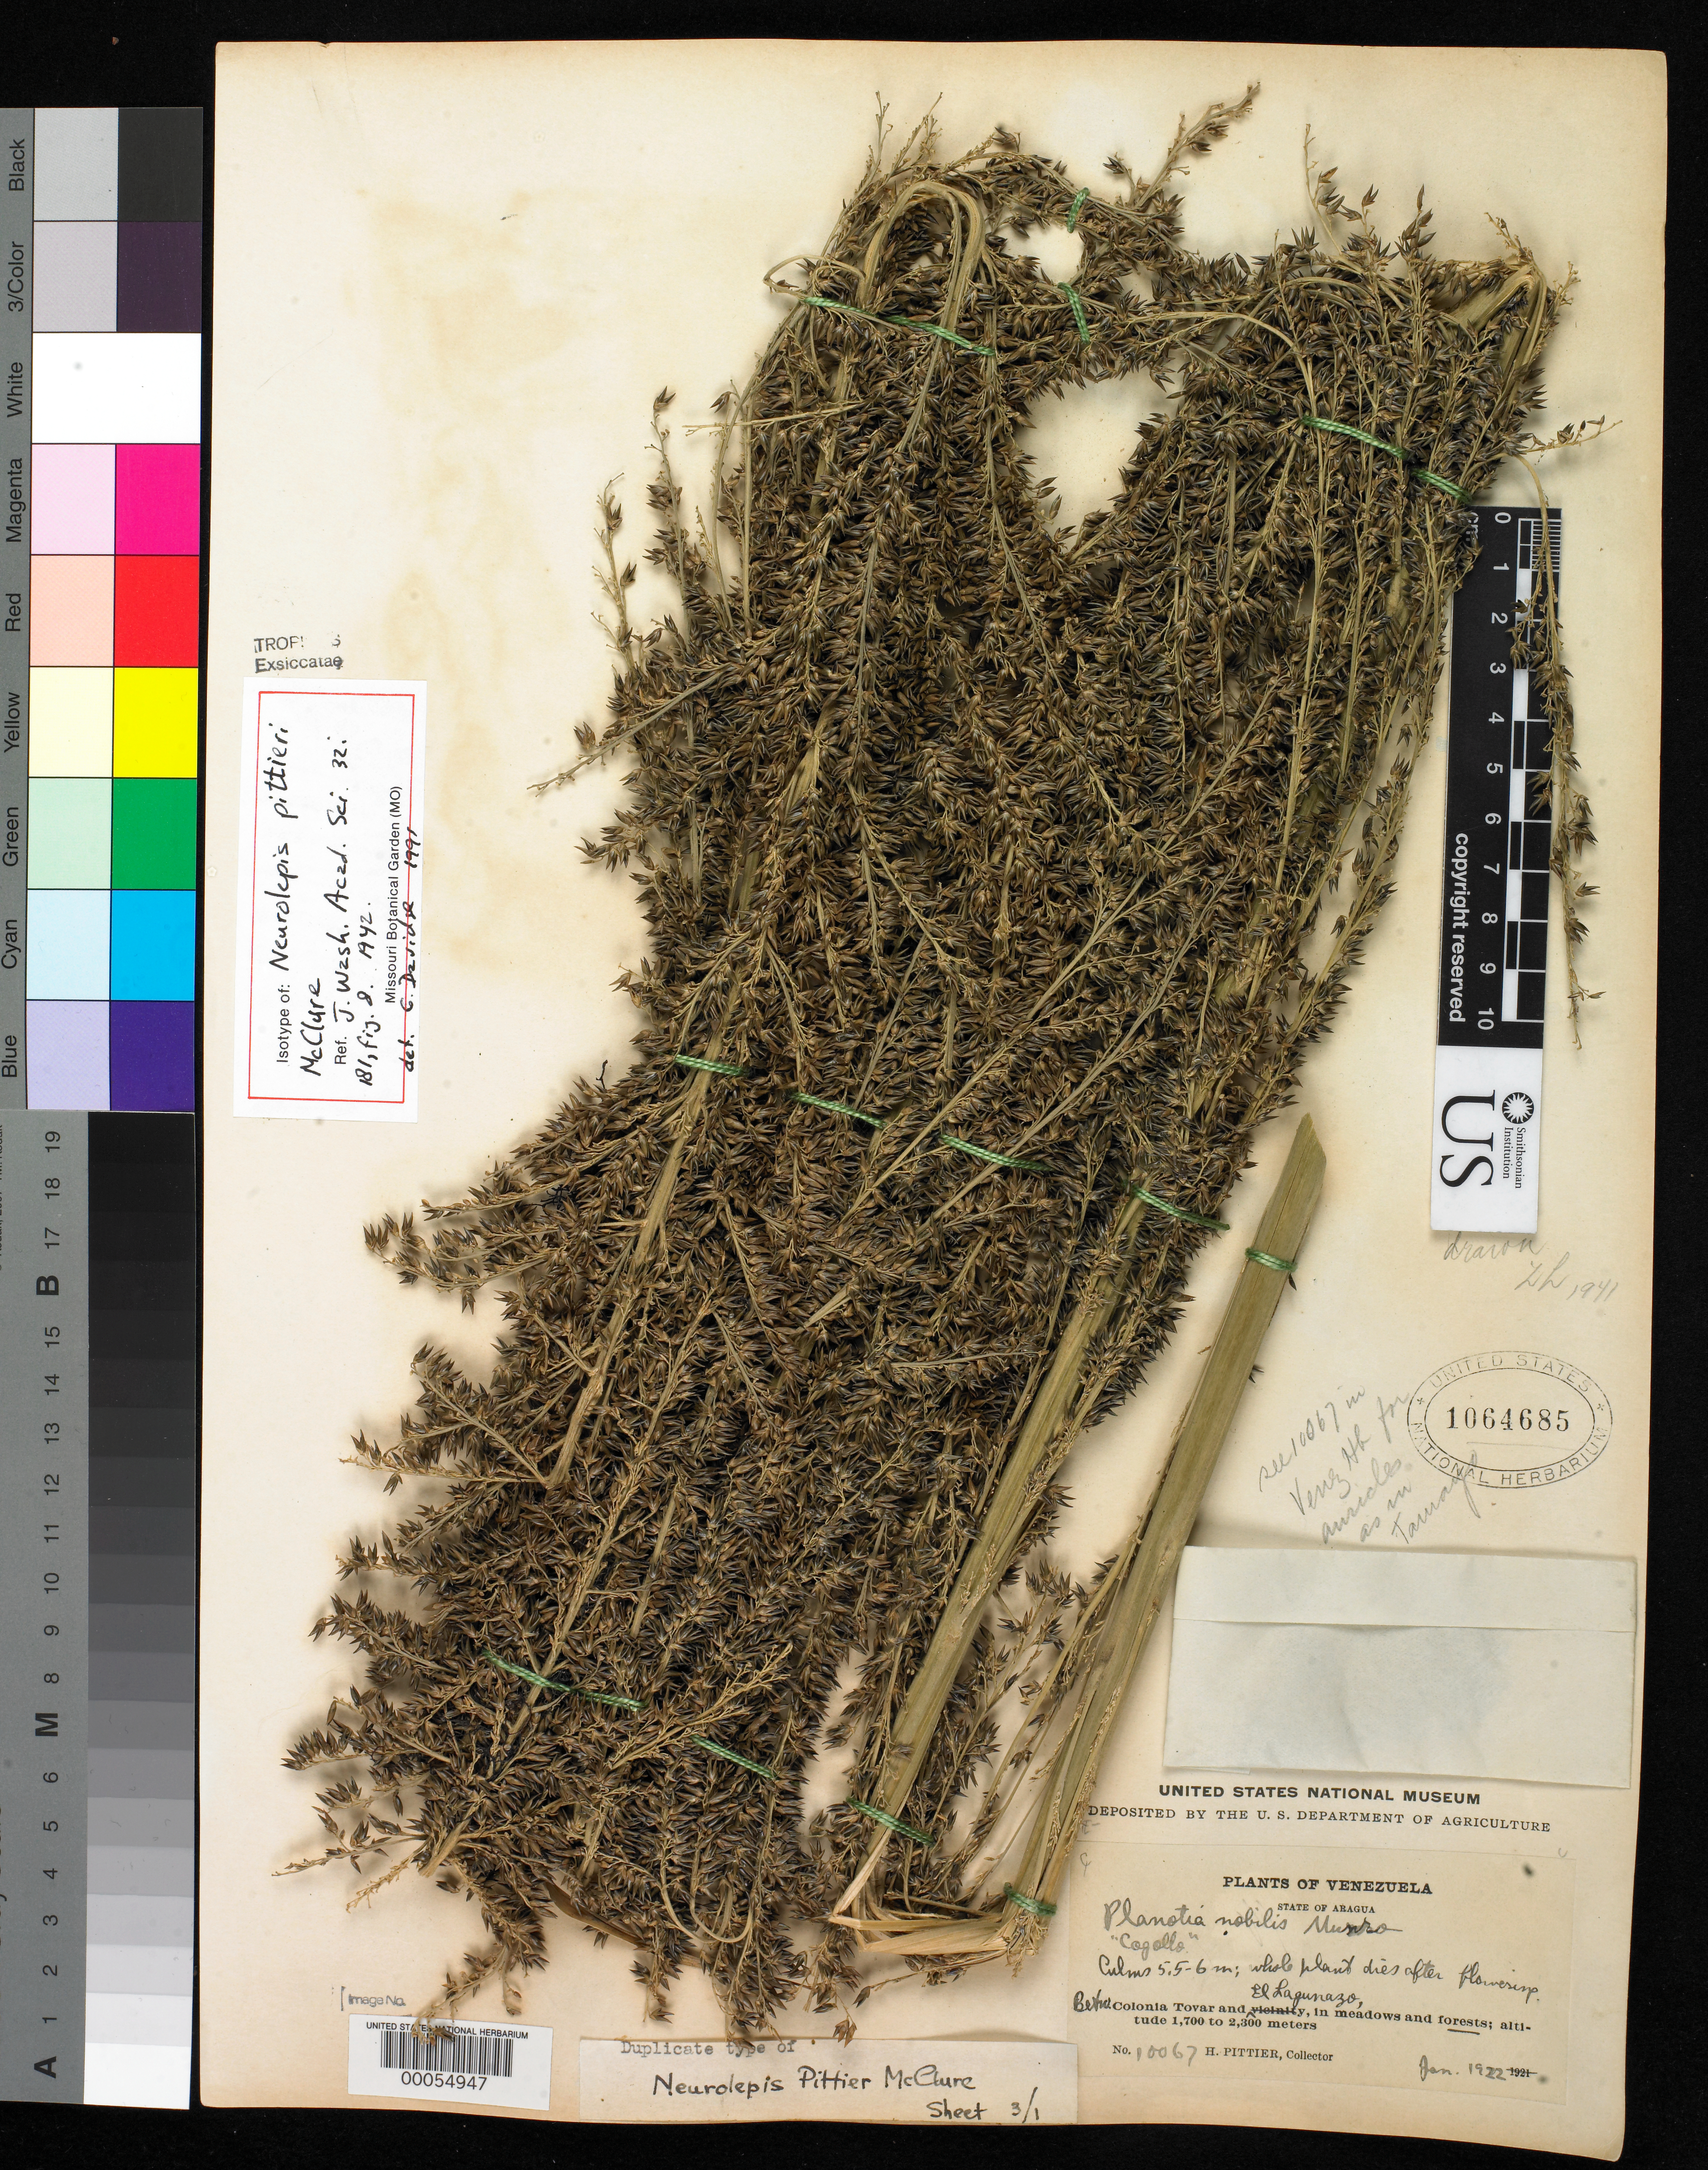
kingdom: Plantae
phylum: Tracheophyta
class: Liliopsida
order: Poales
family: Poaceae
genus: Neurolepis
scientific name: Neurolepis pittieri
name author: McClure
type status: Isotype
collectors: H. F. Pittier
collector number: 10067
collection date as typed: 02 Jan 1922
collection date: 1922-01-02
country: Venezuela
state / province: Aragua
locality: Between Colonia Tovar and El Lagunazo.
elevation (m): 1700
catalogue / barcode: US 1064685